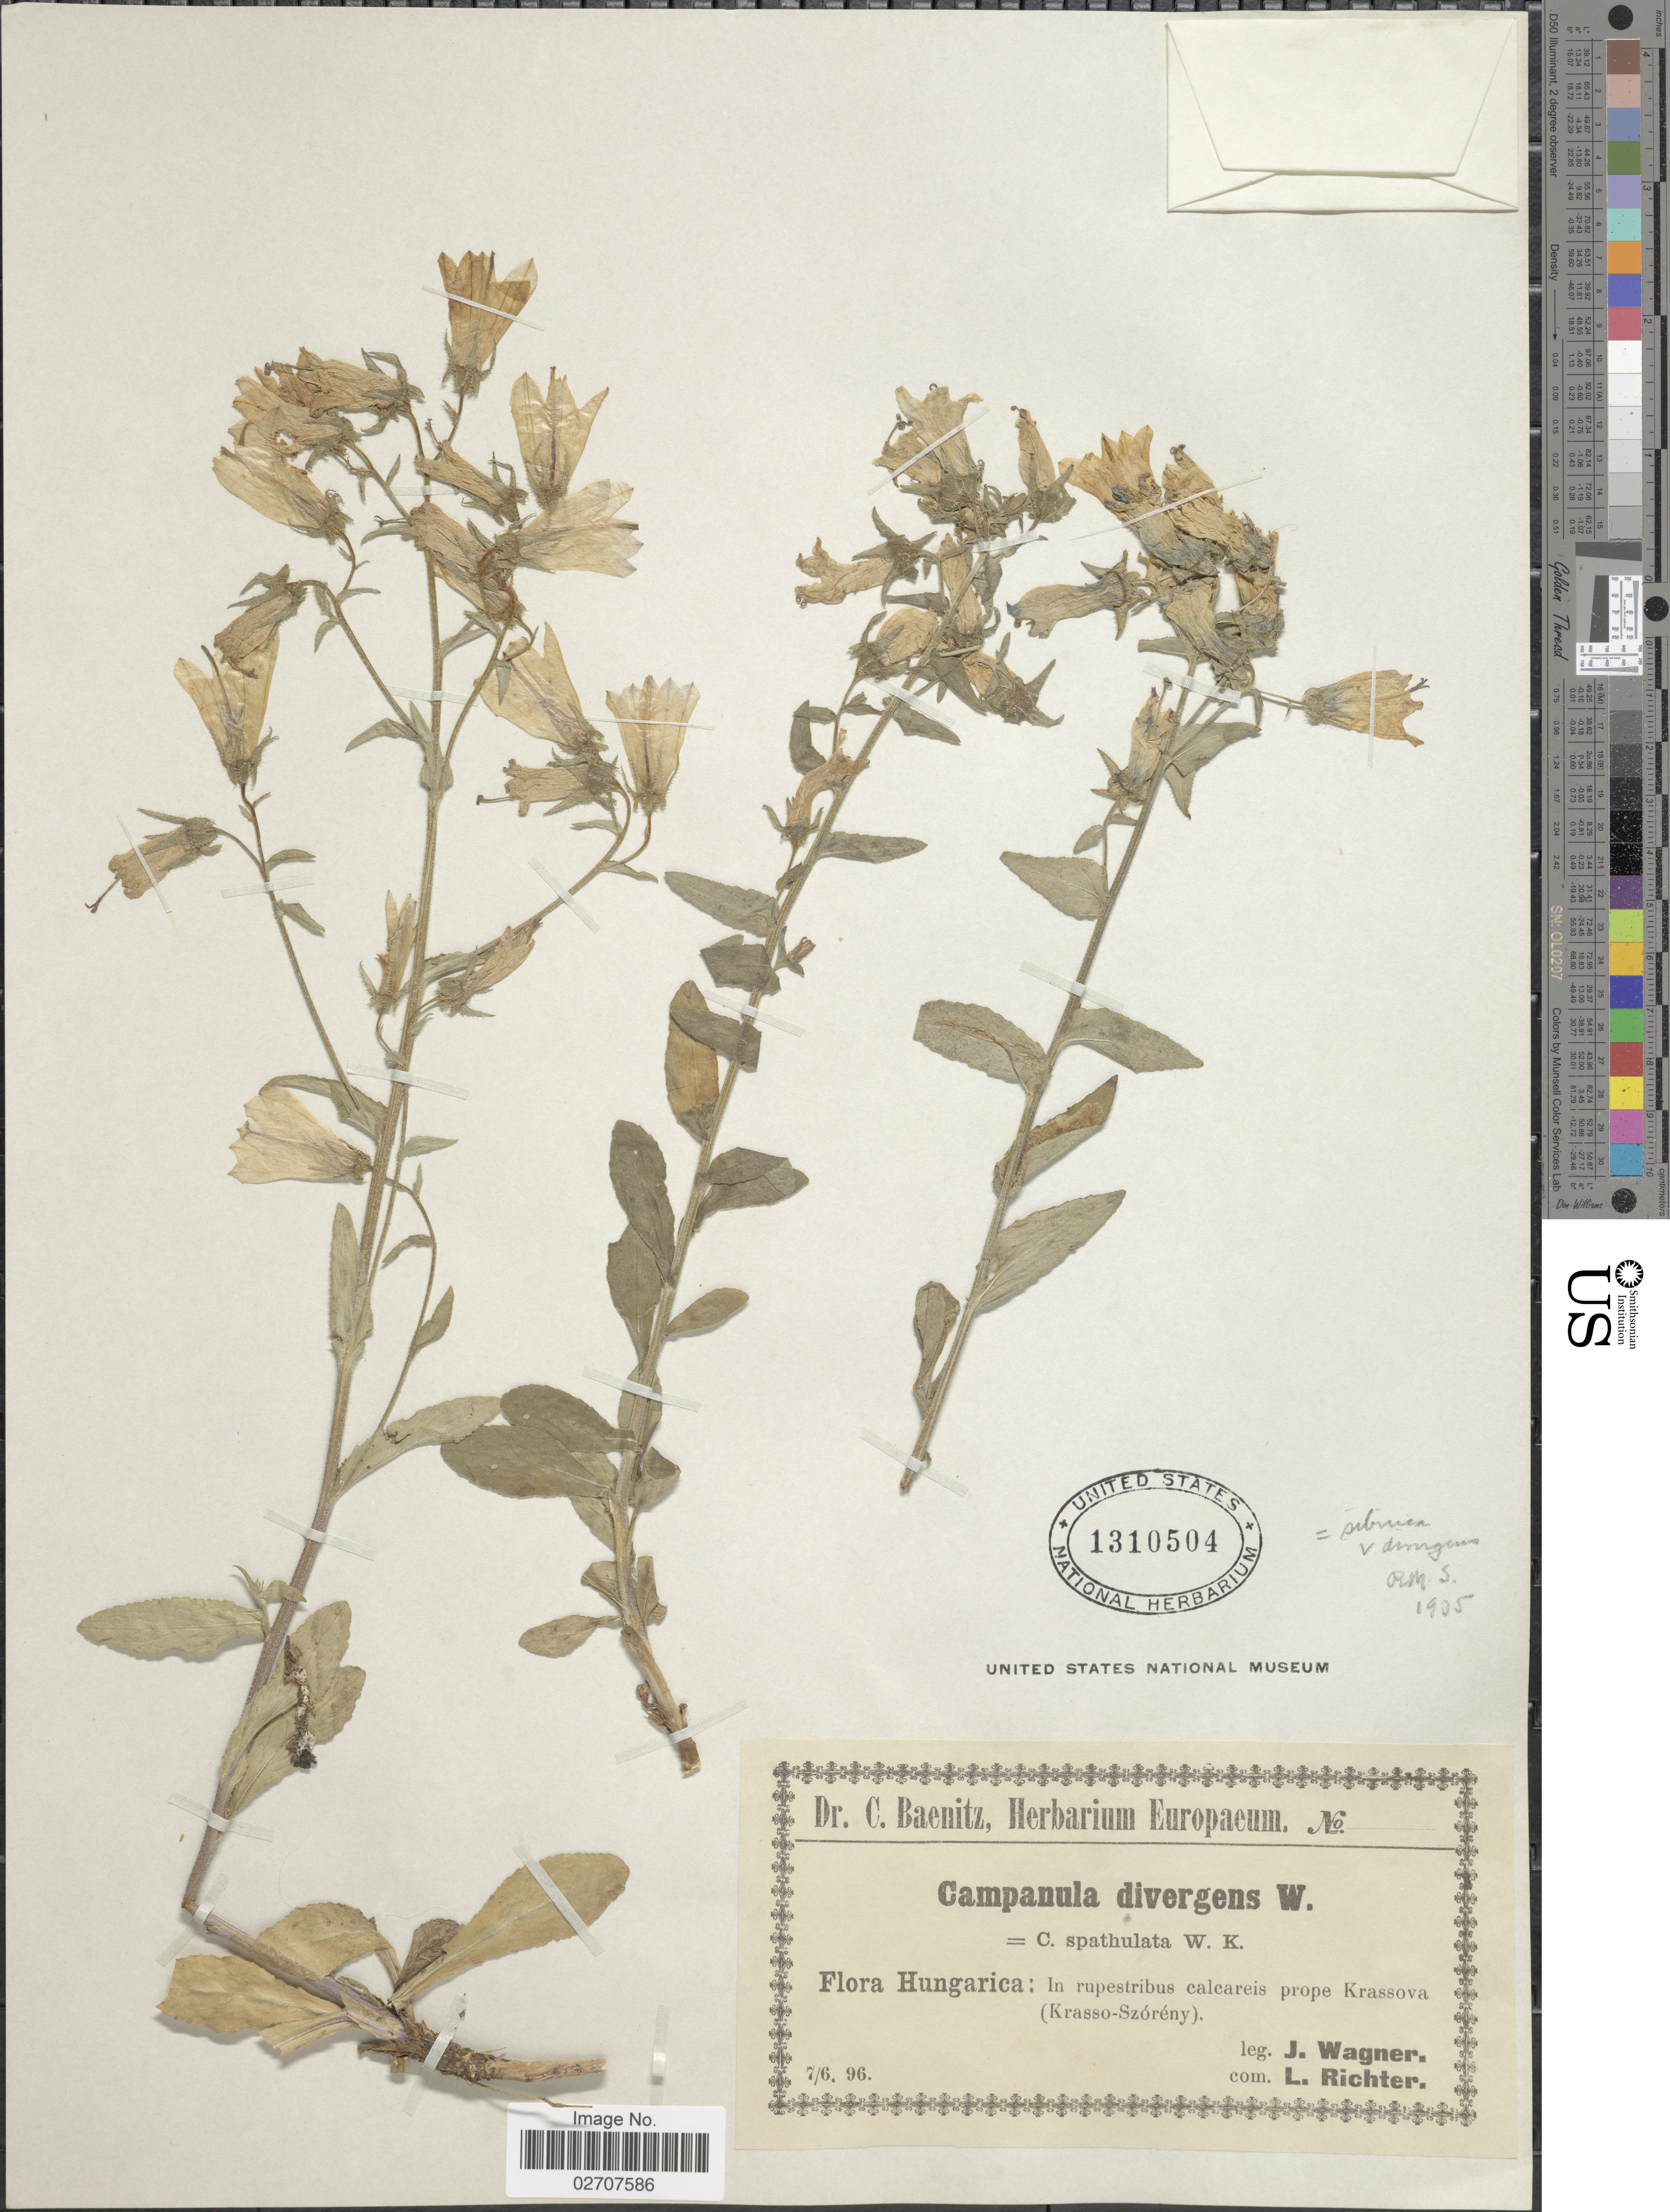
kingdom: Plantae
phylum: Tracheophyta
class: Magnoliopsida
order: Asterales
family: Campanulaceae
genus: Campanula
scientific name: Campanula divergens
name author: Waldst. & Kit. ex Willd.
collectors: J. Wagner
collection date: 1896-06-07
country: Hungary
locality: In rupestribus calcareis prope Krassove (Krasso-Szoreny).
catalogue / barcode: US 1310504